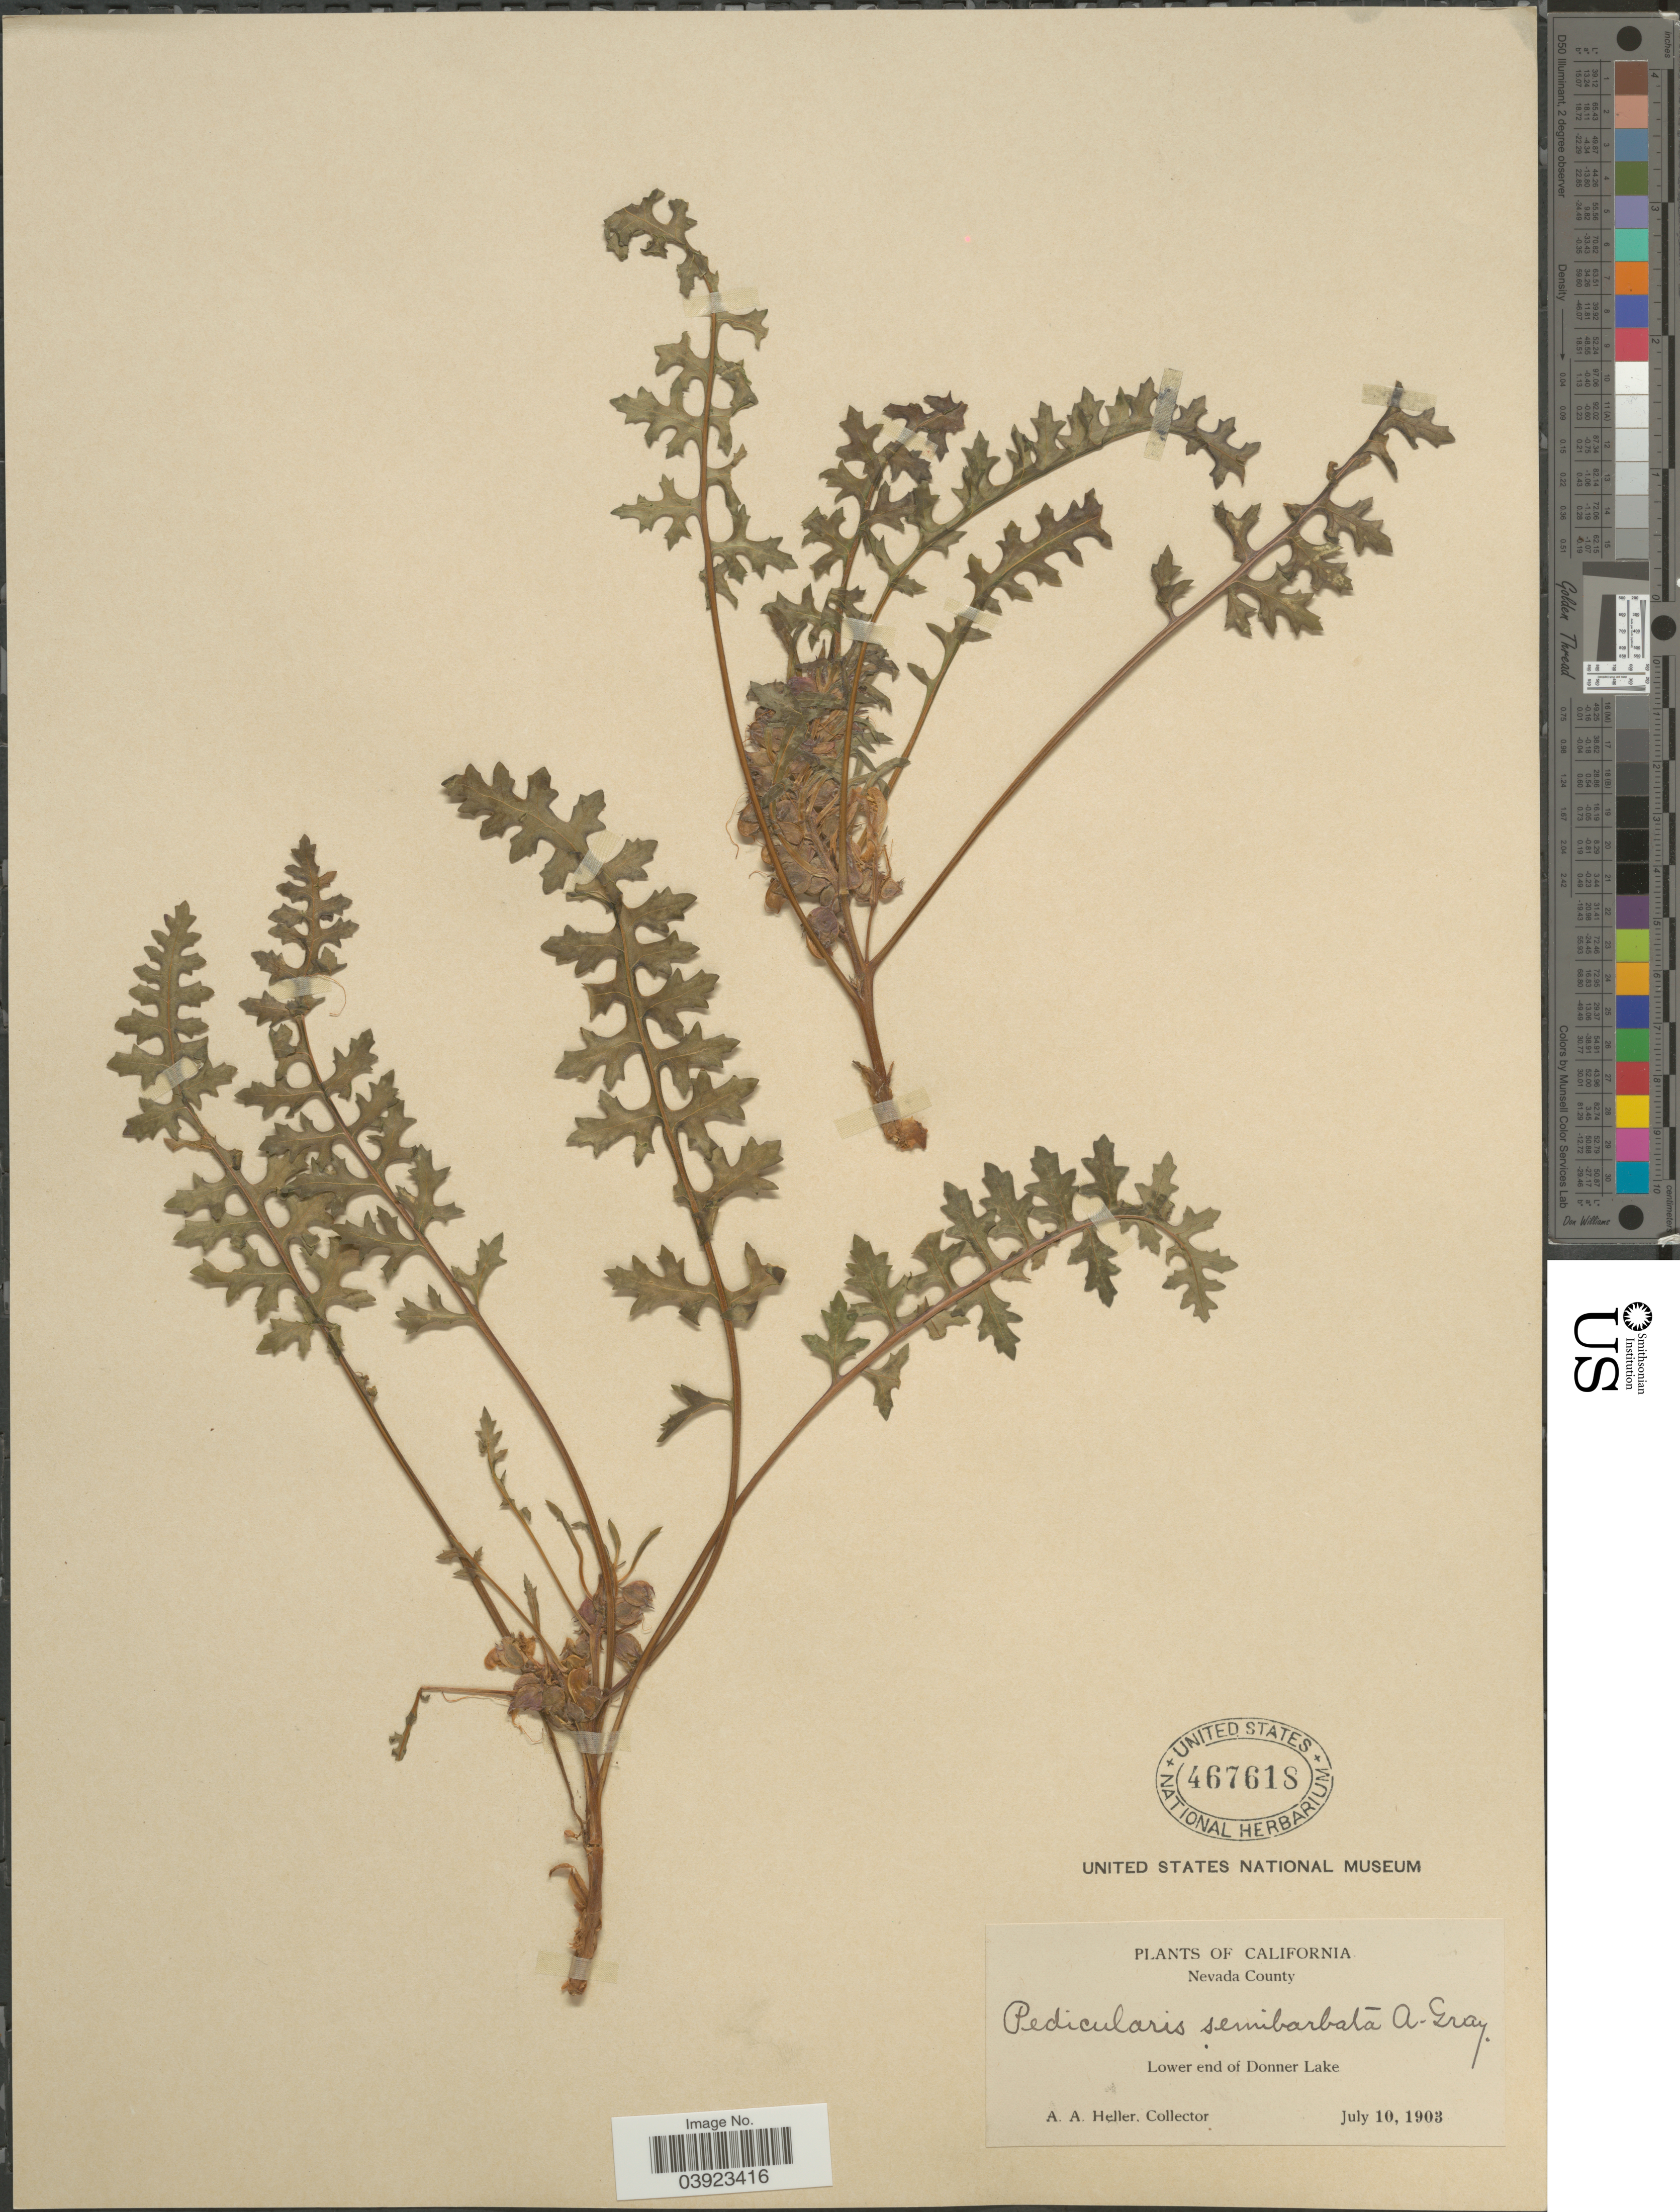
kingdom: Plantae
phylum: Tracheophyta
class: Magnoliopsida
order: Lamiales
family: Orobanchaceae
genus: Pedicularis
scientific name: Pedicularis semibarbata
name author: A. Gray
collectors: A. A. Heller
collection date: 1903-07-10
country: United States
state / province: California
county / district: Nevada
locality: Nevada County. Lower end of Donner Lake.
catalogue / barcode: US 467618